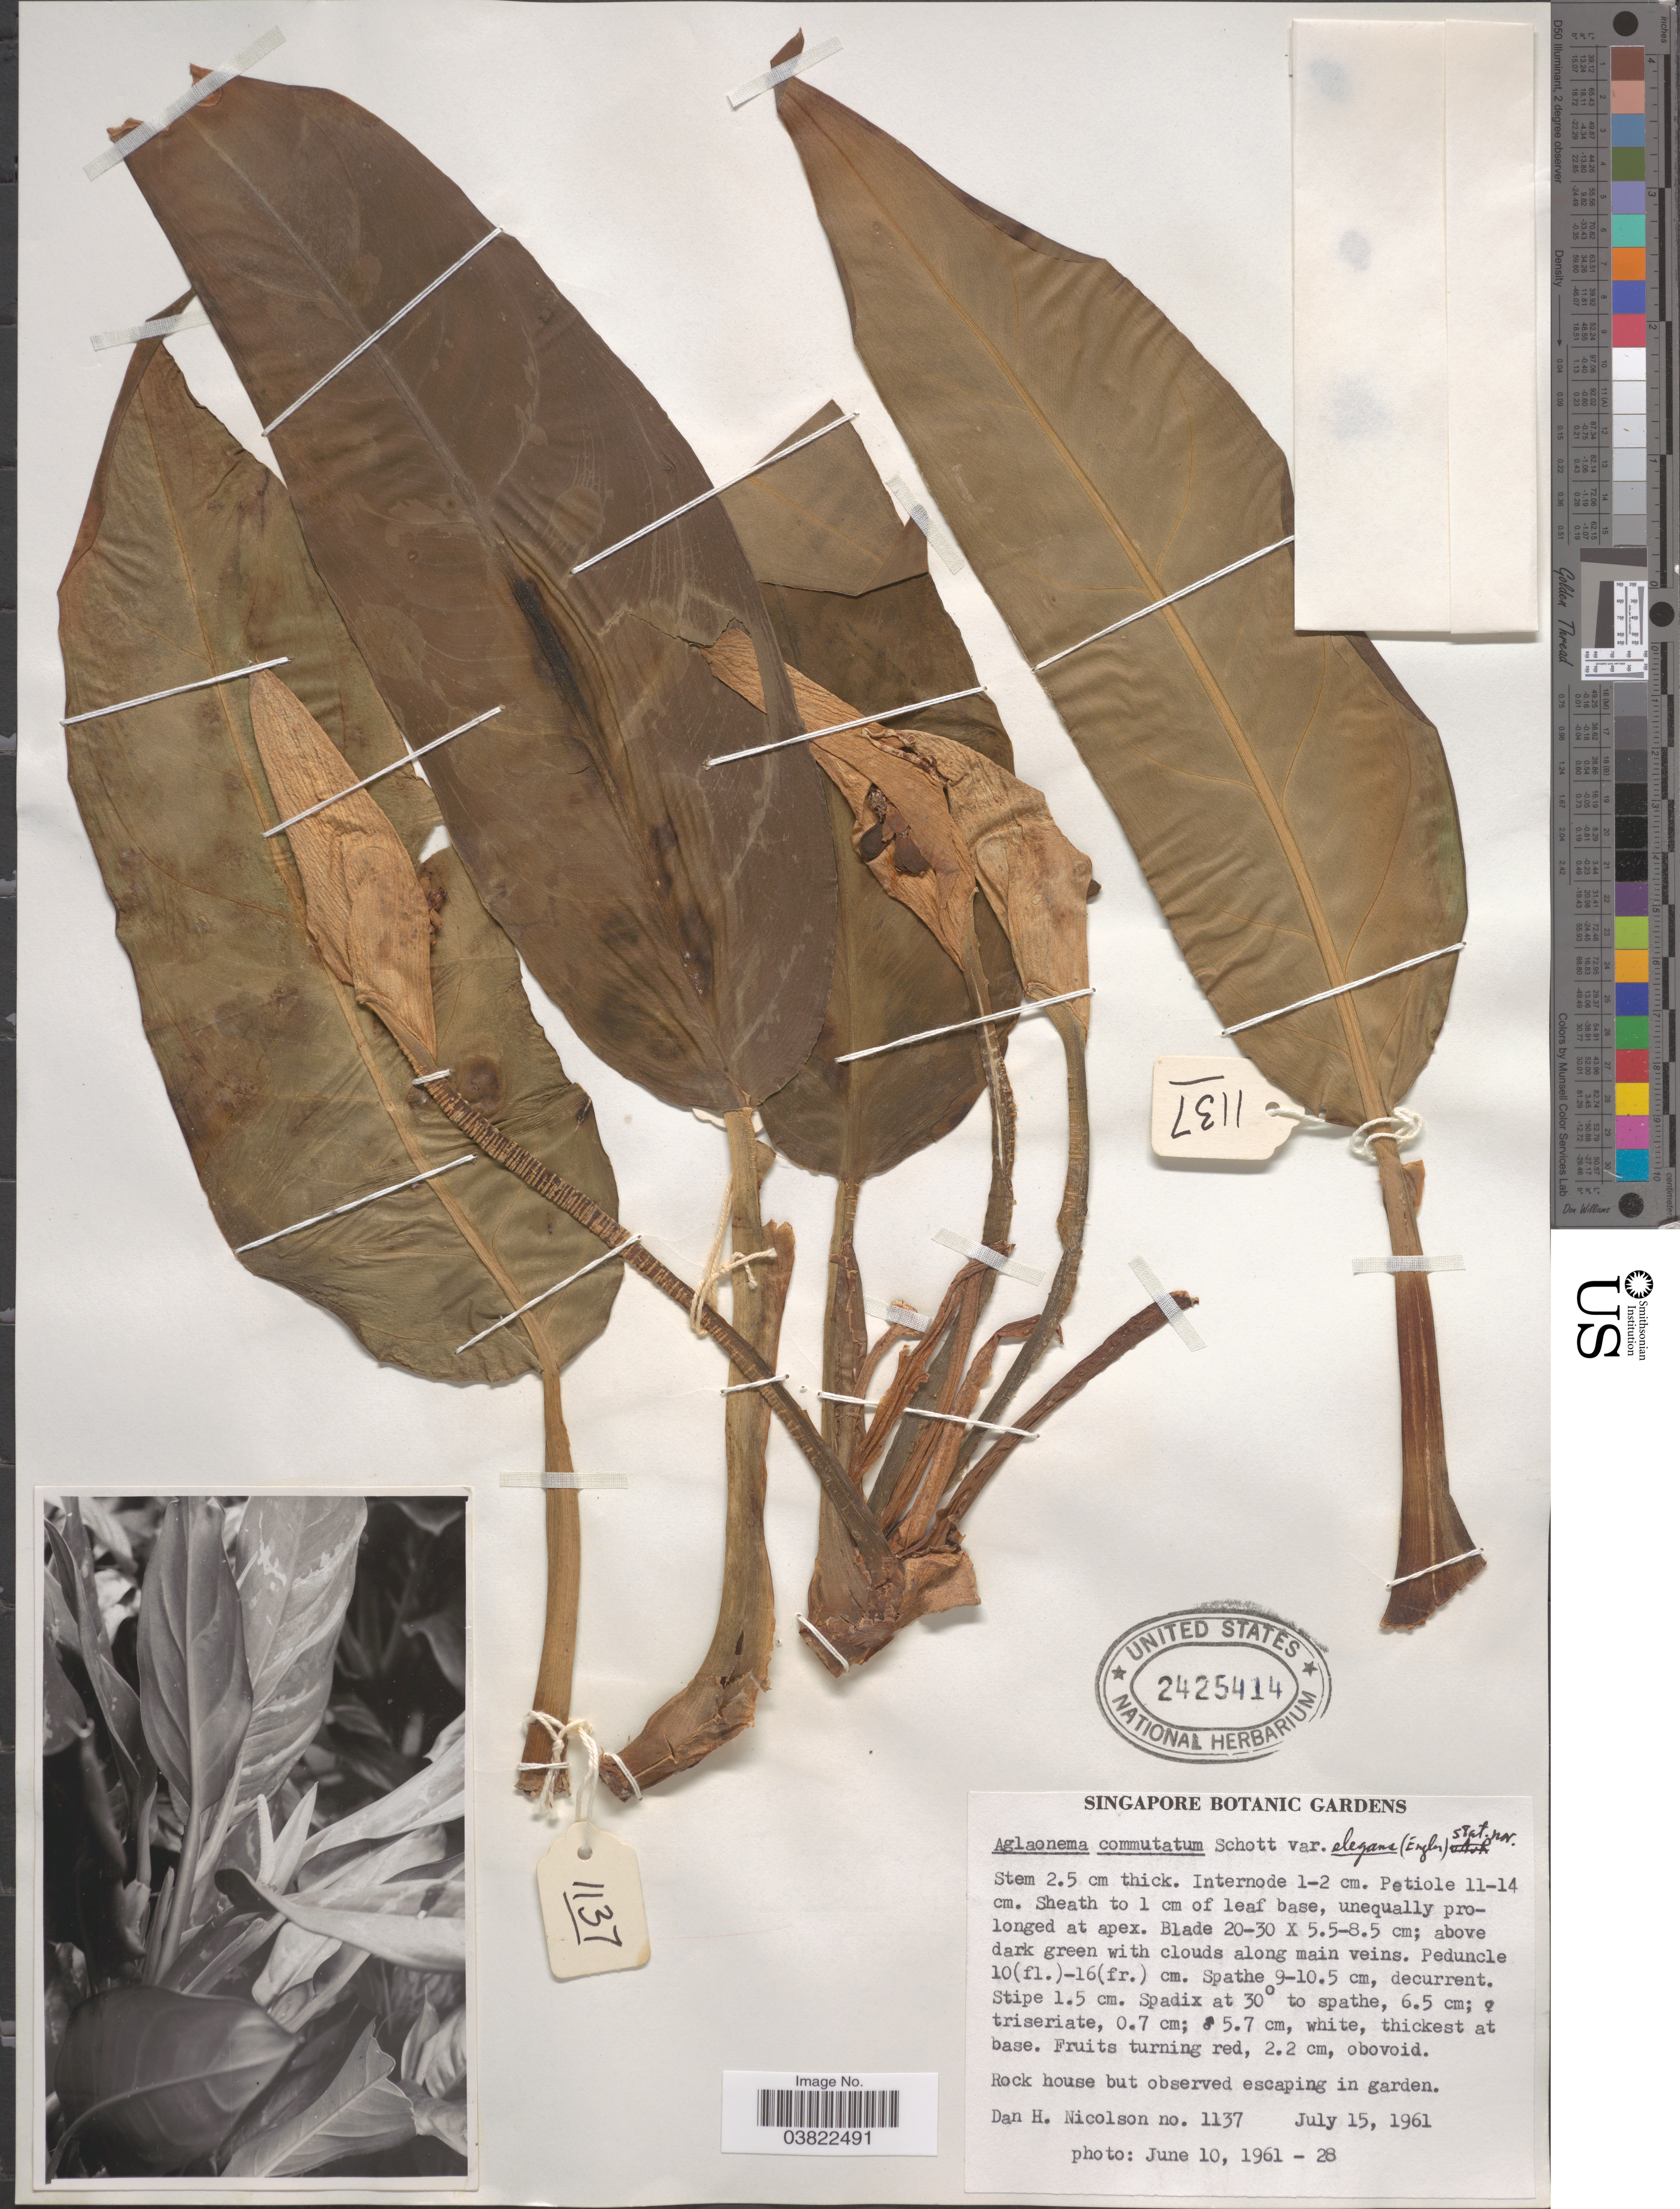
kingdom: Plantae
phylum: Tracheophyta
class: Liliopsida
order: Alismatales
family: Araceae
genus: Aglaonema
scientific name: Aglaonema commutatum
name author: Schott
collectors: D. H. Nicolson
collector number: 1137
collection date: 1961-07-15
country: Singapore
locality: Singapore Botanic Gardens. [unsure placement] Rock house but observed escaping in garden.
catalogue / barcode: US 2425414